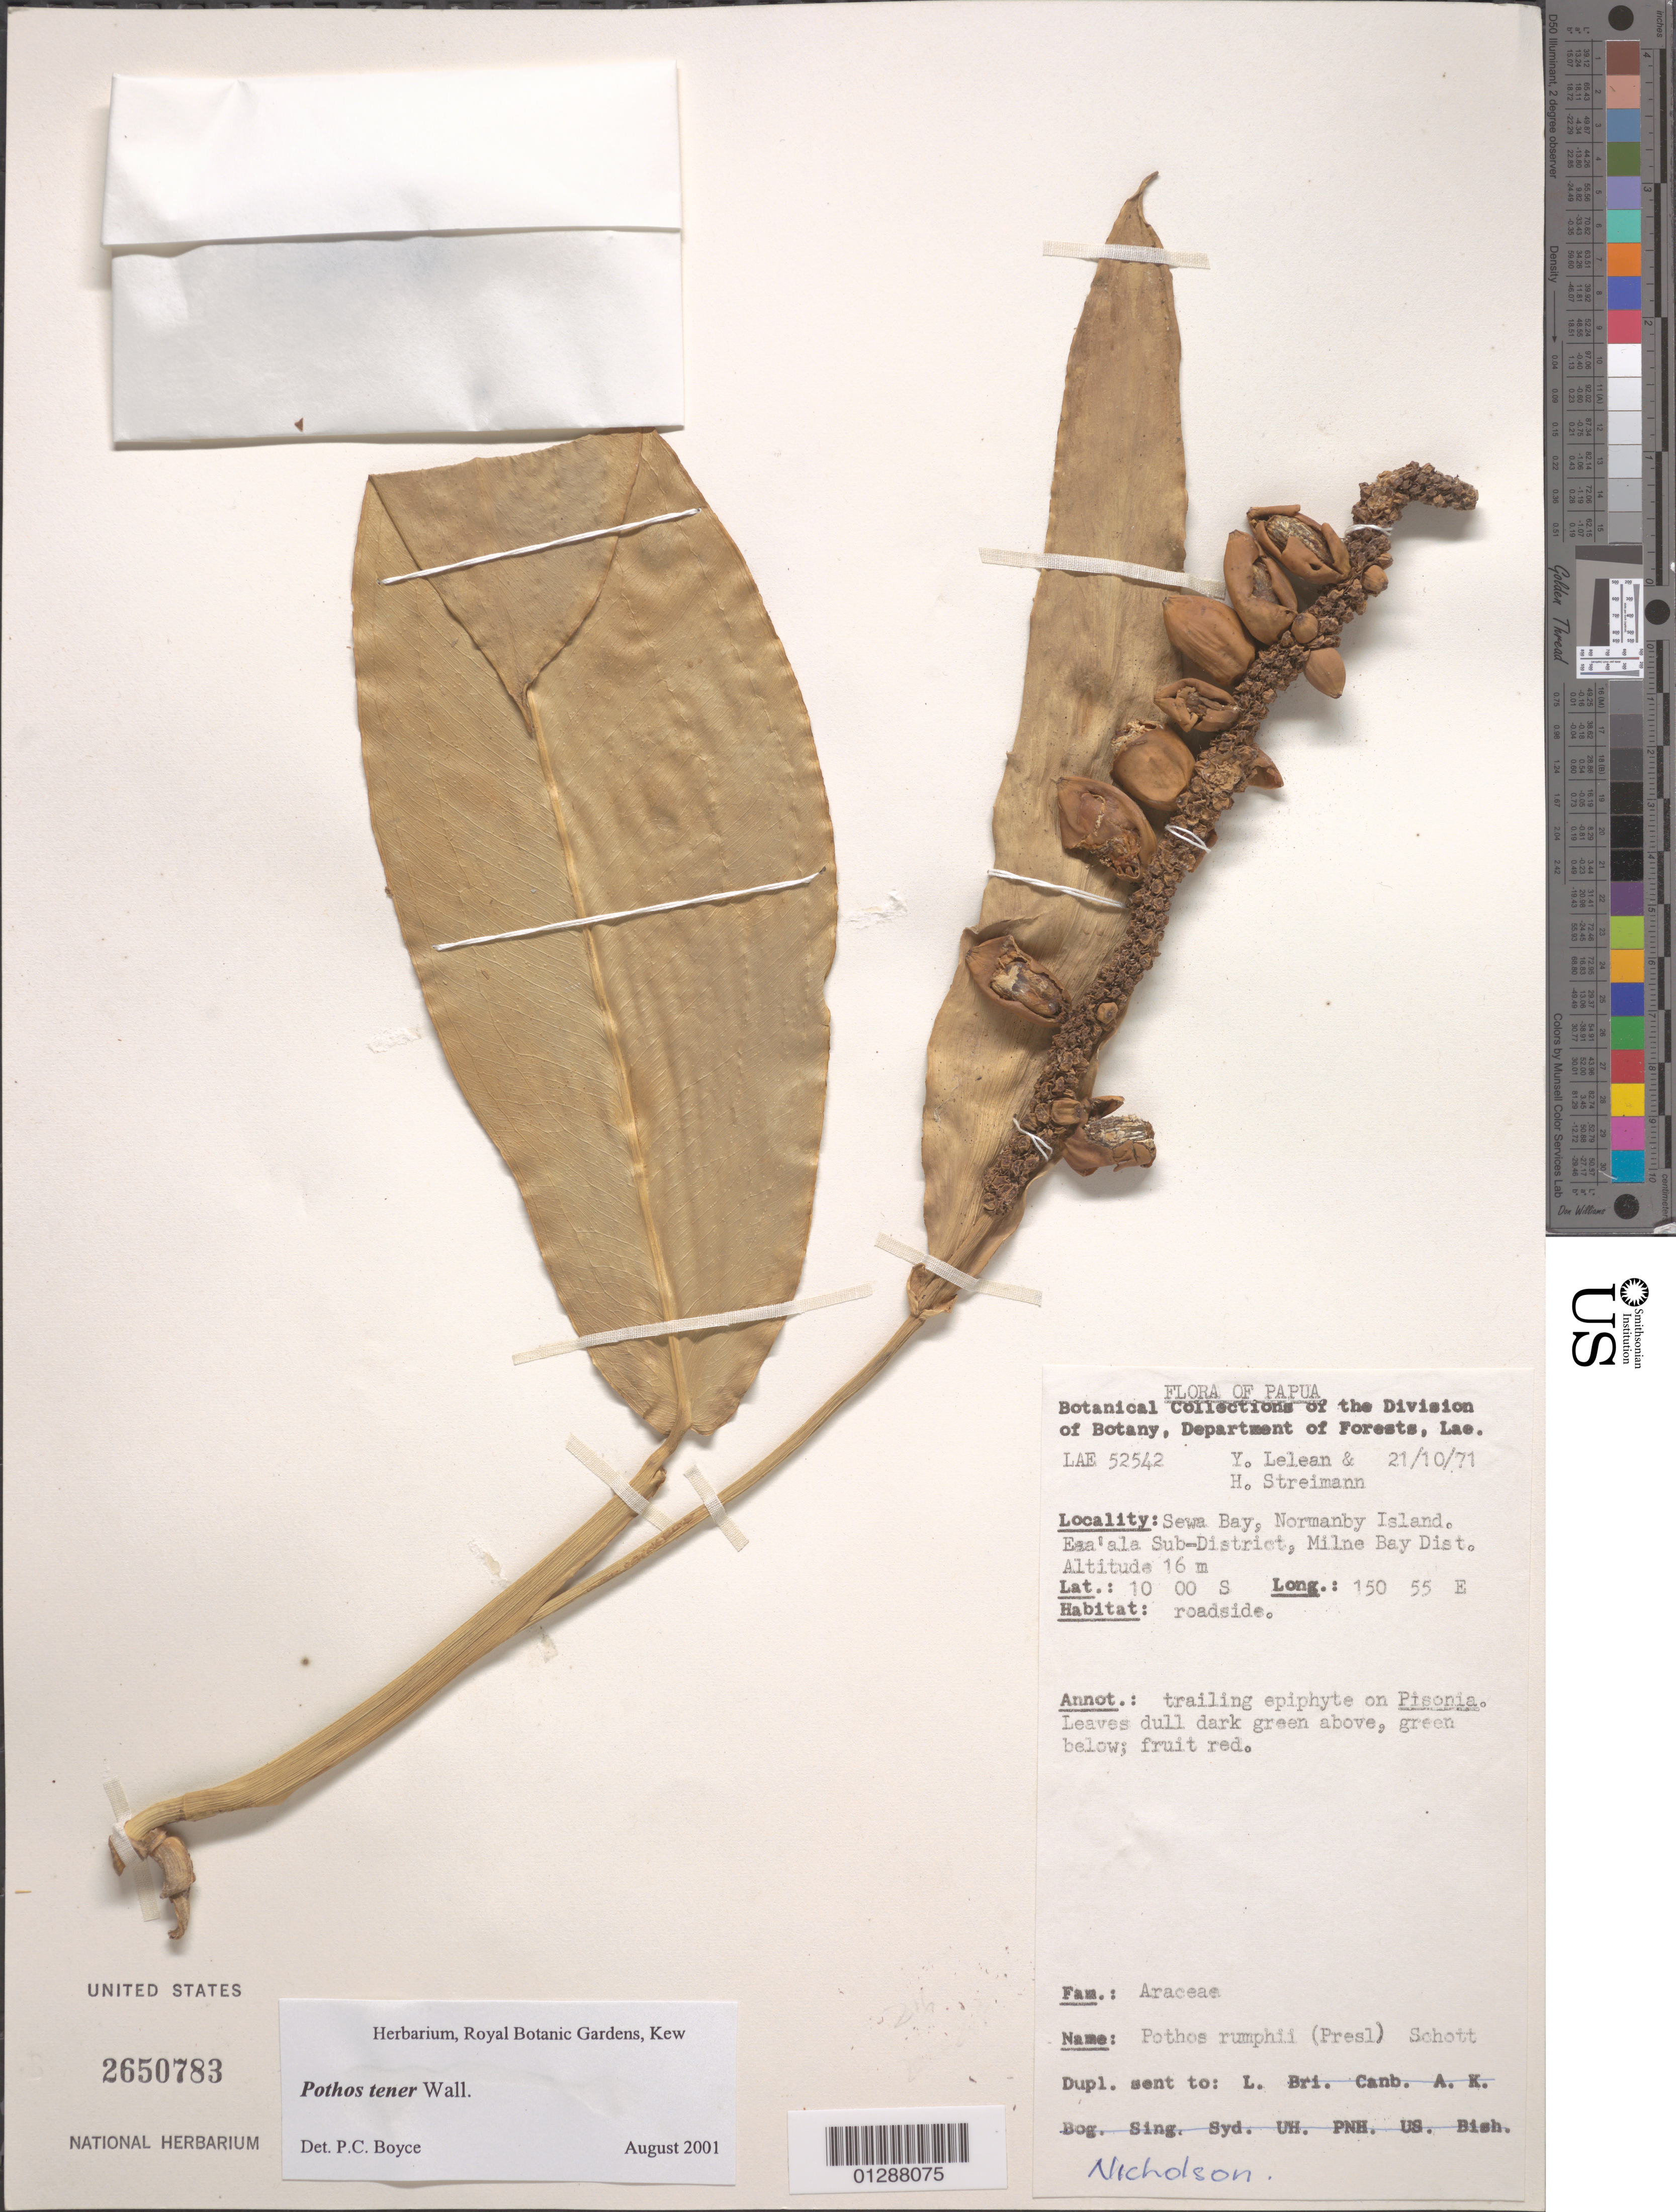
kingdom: Plantae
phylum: Tracheophyta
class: Liliopsida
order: Alismatales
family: Araceae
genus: Pothos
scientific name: Pothos tener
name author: Wall.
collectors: Y. Lelean & H. Streimann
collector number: LAE 52542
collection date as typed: Transcribed d/m/y: 21/10/71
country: Papua New Guinea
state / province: Milne Bay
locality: Sewa Bay, Normanby Island. Esa'ala Sub-District, Milne Bay Dist. Roadside.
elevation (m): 16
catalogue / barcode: US 2650783